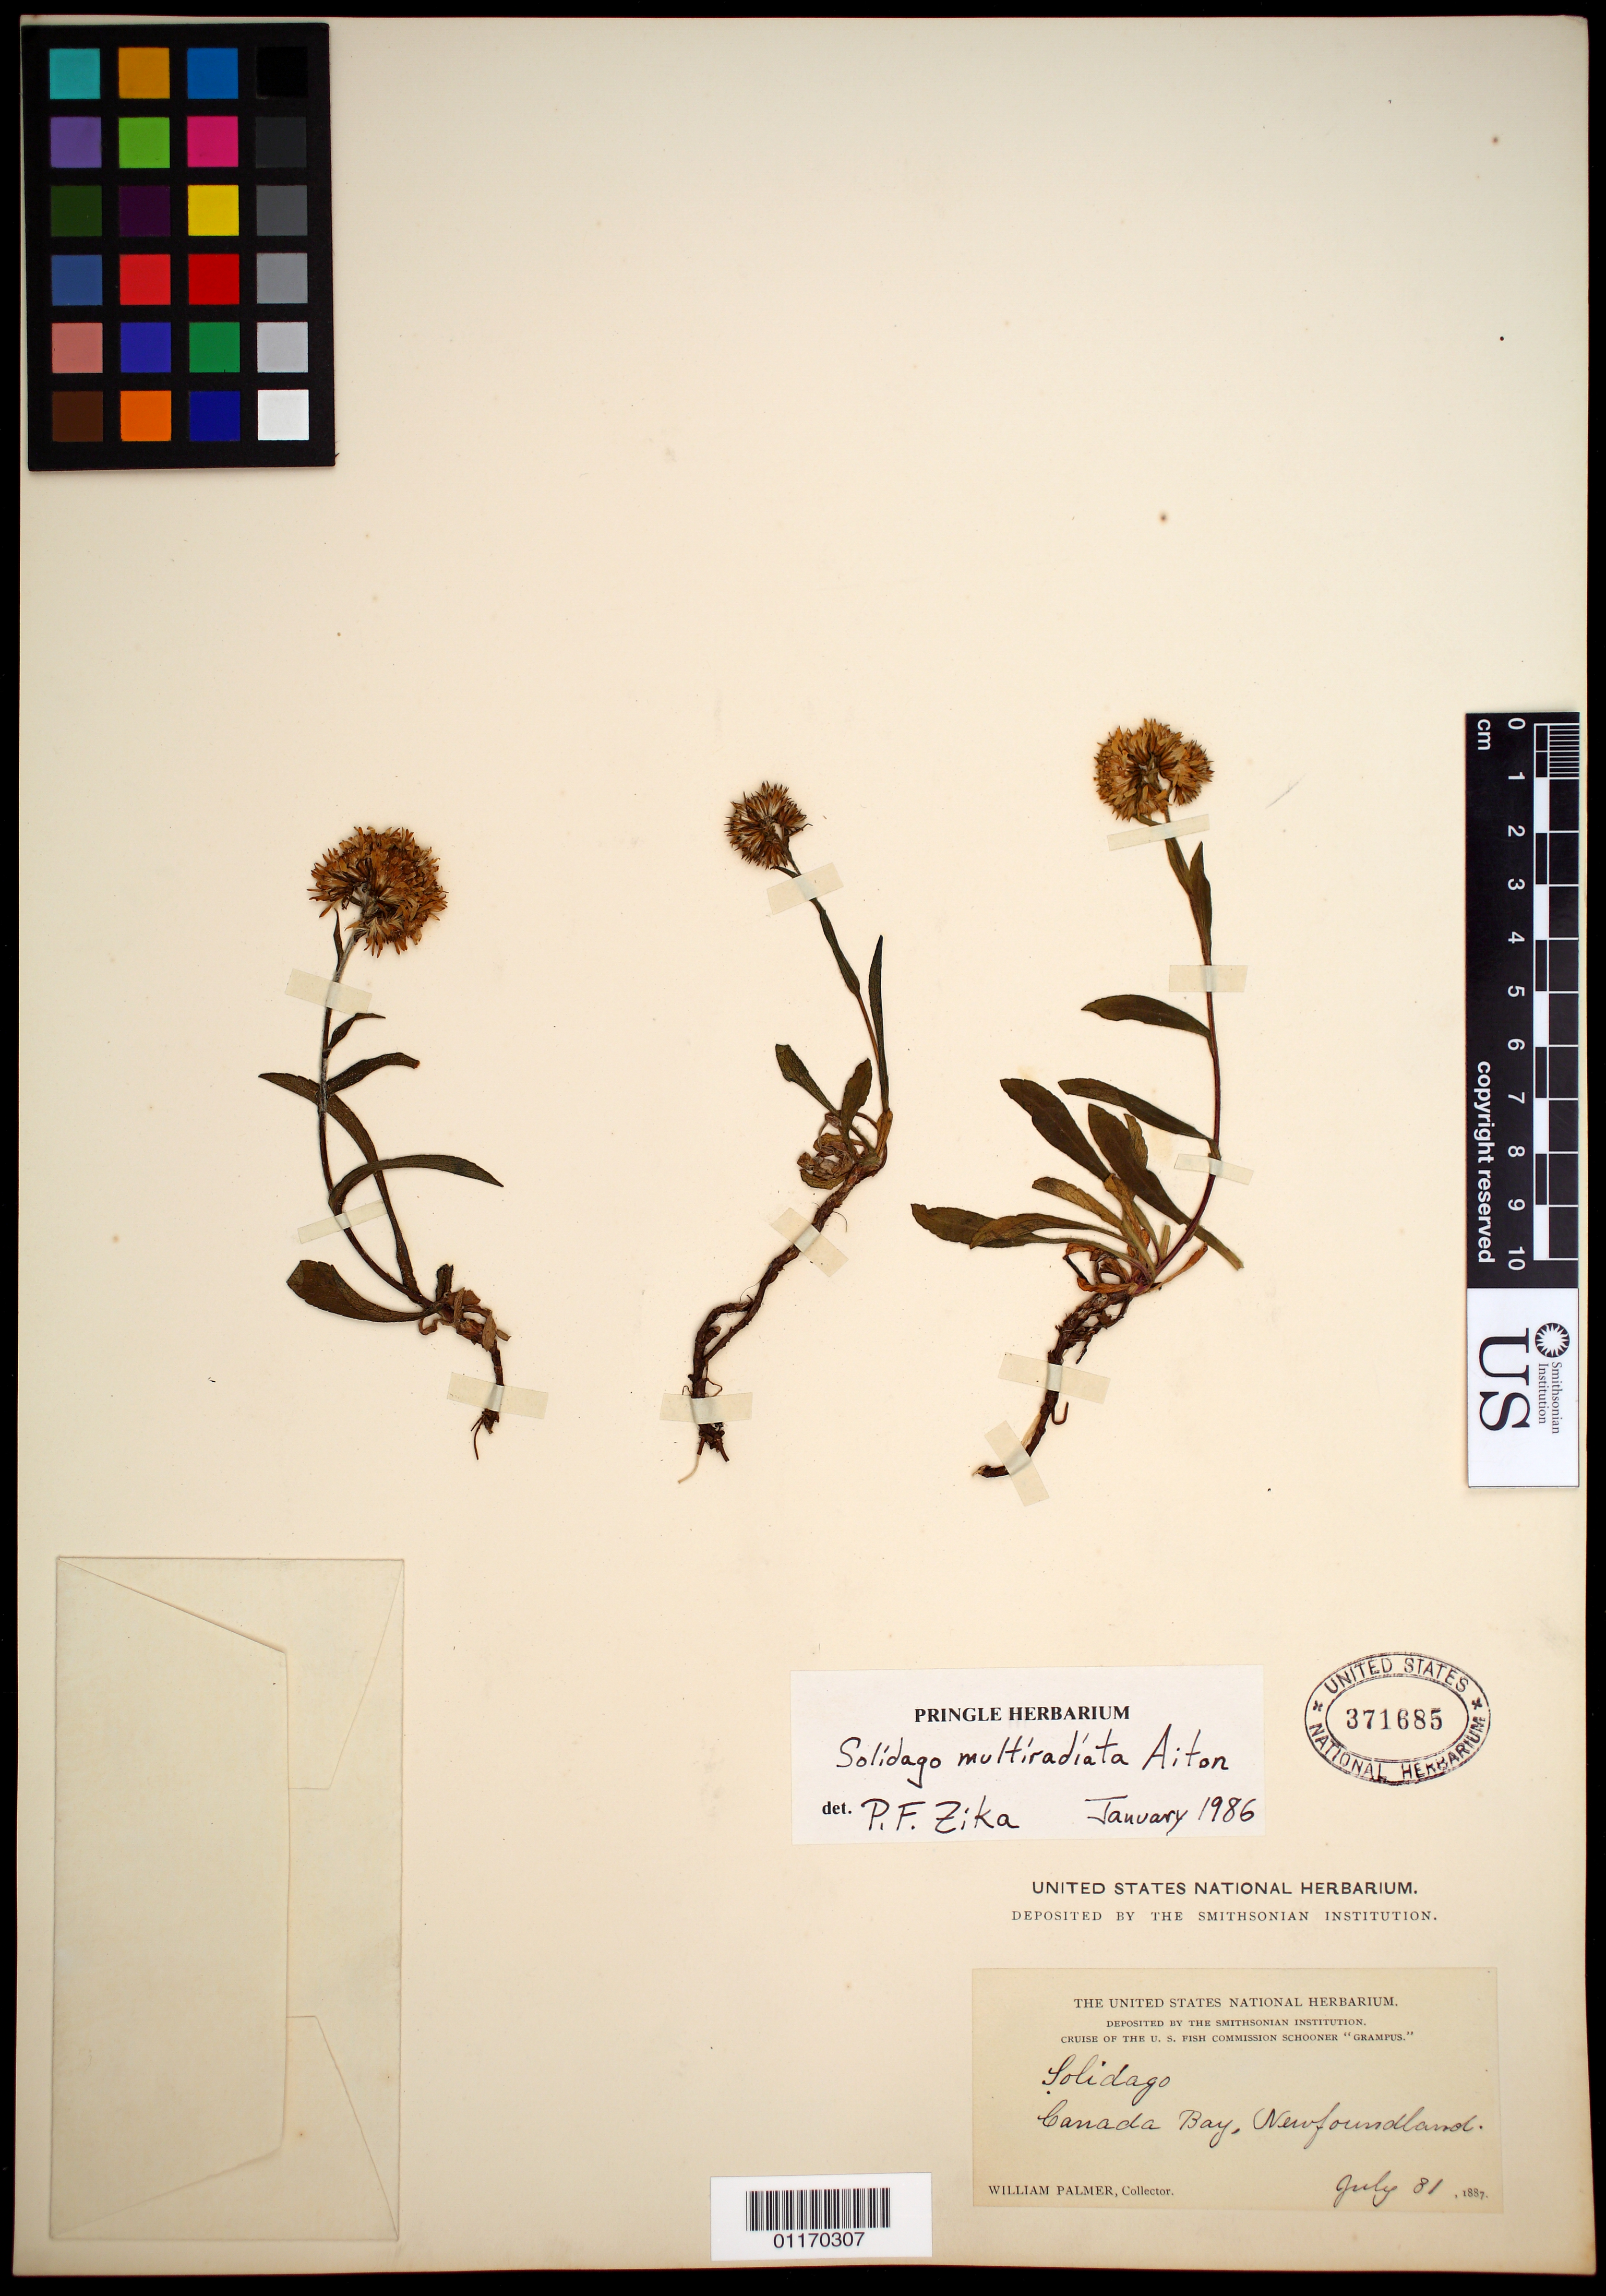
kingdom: Plantae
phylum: Tracheophyta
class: Magnoliopsida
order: Asterales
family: Asteraceae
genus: Solidago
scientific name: Solidago multiradiata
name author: Aiton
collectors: W. Palmer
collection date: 1887-07-31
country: Canada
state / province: Newfoundland and Labrador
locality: Canada Bay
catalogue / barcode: US 371685